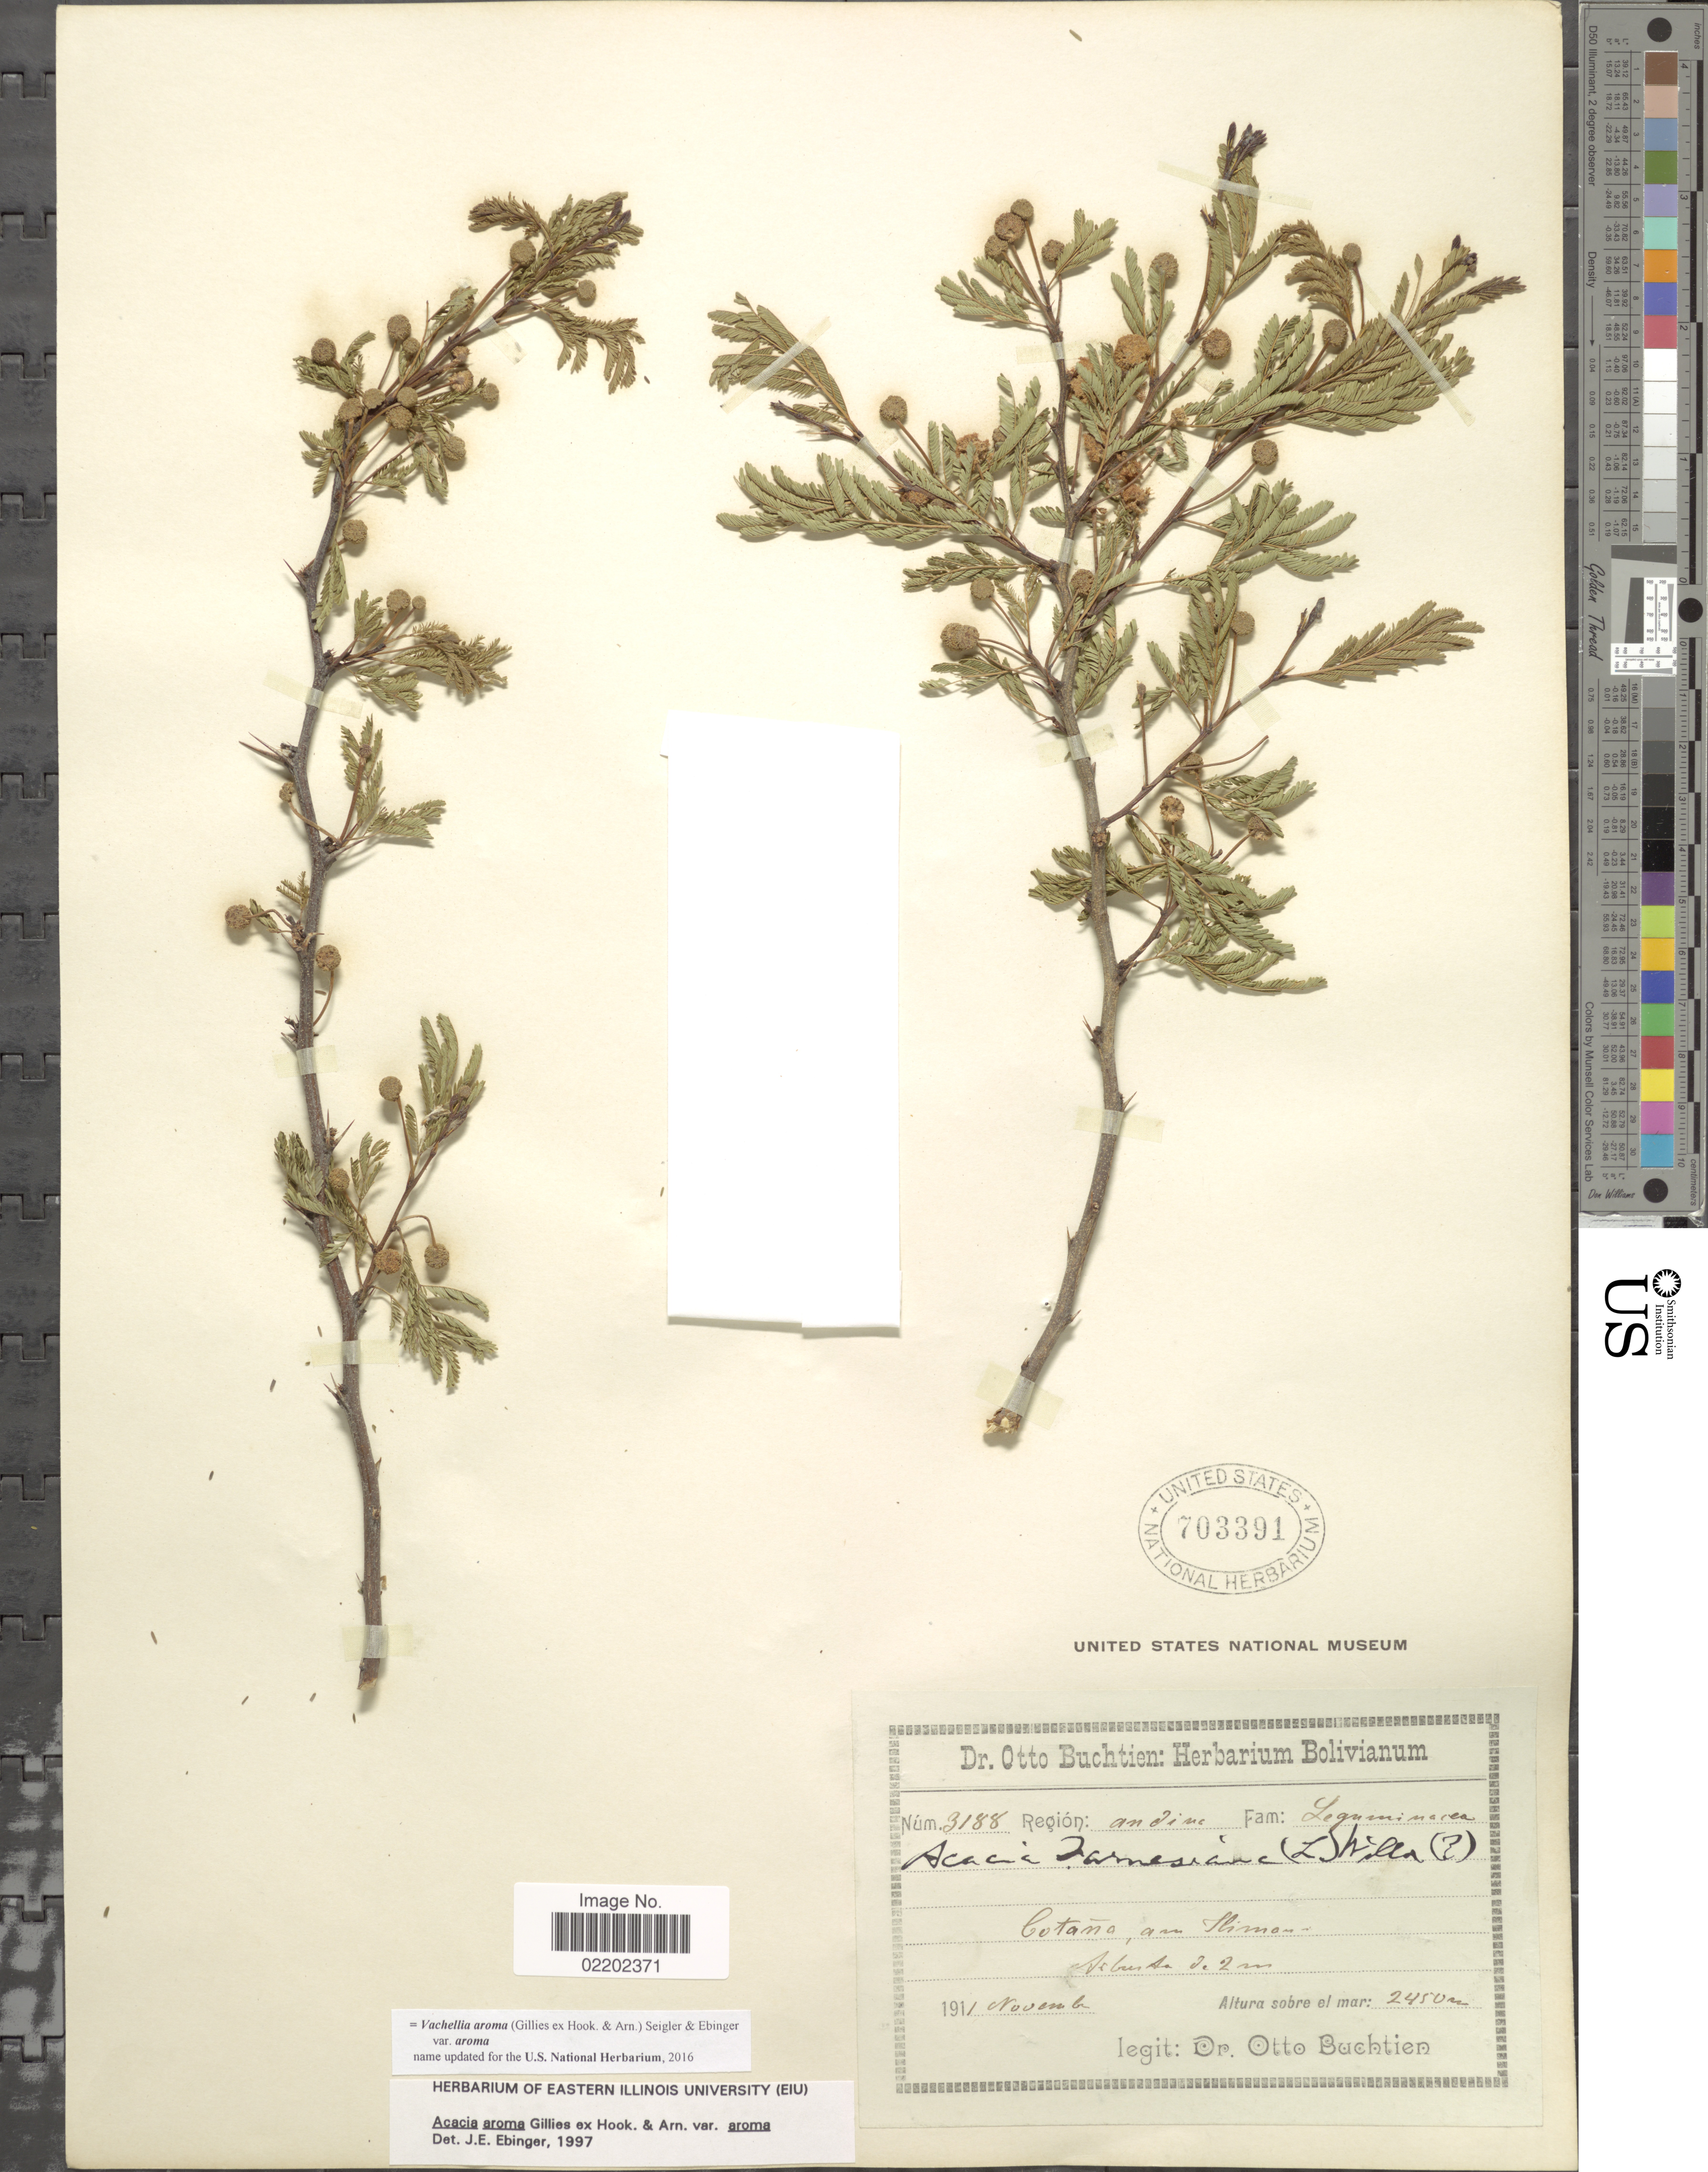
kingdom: Plantae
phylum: Tracheophyta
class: Magnoliopsida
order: Fabales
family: Fabaceae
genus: Vachellia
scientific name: Vachellia aroma var. aroma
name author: (Gillies ex Hook. & Arn.) Seigler & Ebinger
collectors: O. Buchtien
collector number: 3188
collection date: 1911-11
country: Bolivia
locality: Región: andine, Cotaña, am Illimani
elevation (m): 2450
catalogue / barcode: US 703391